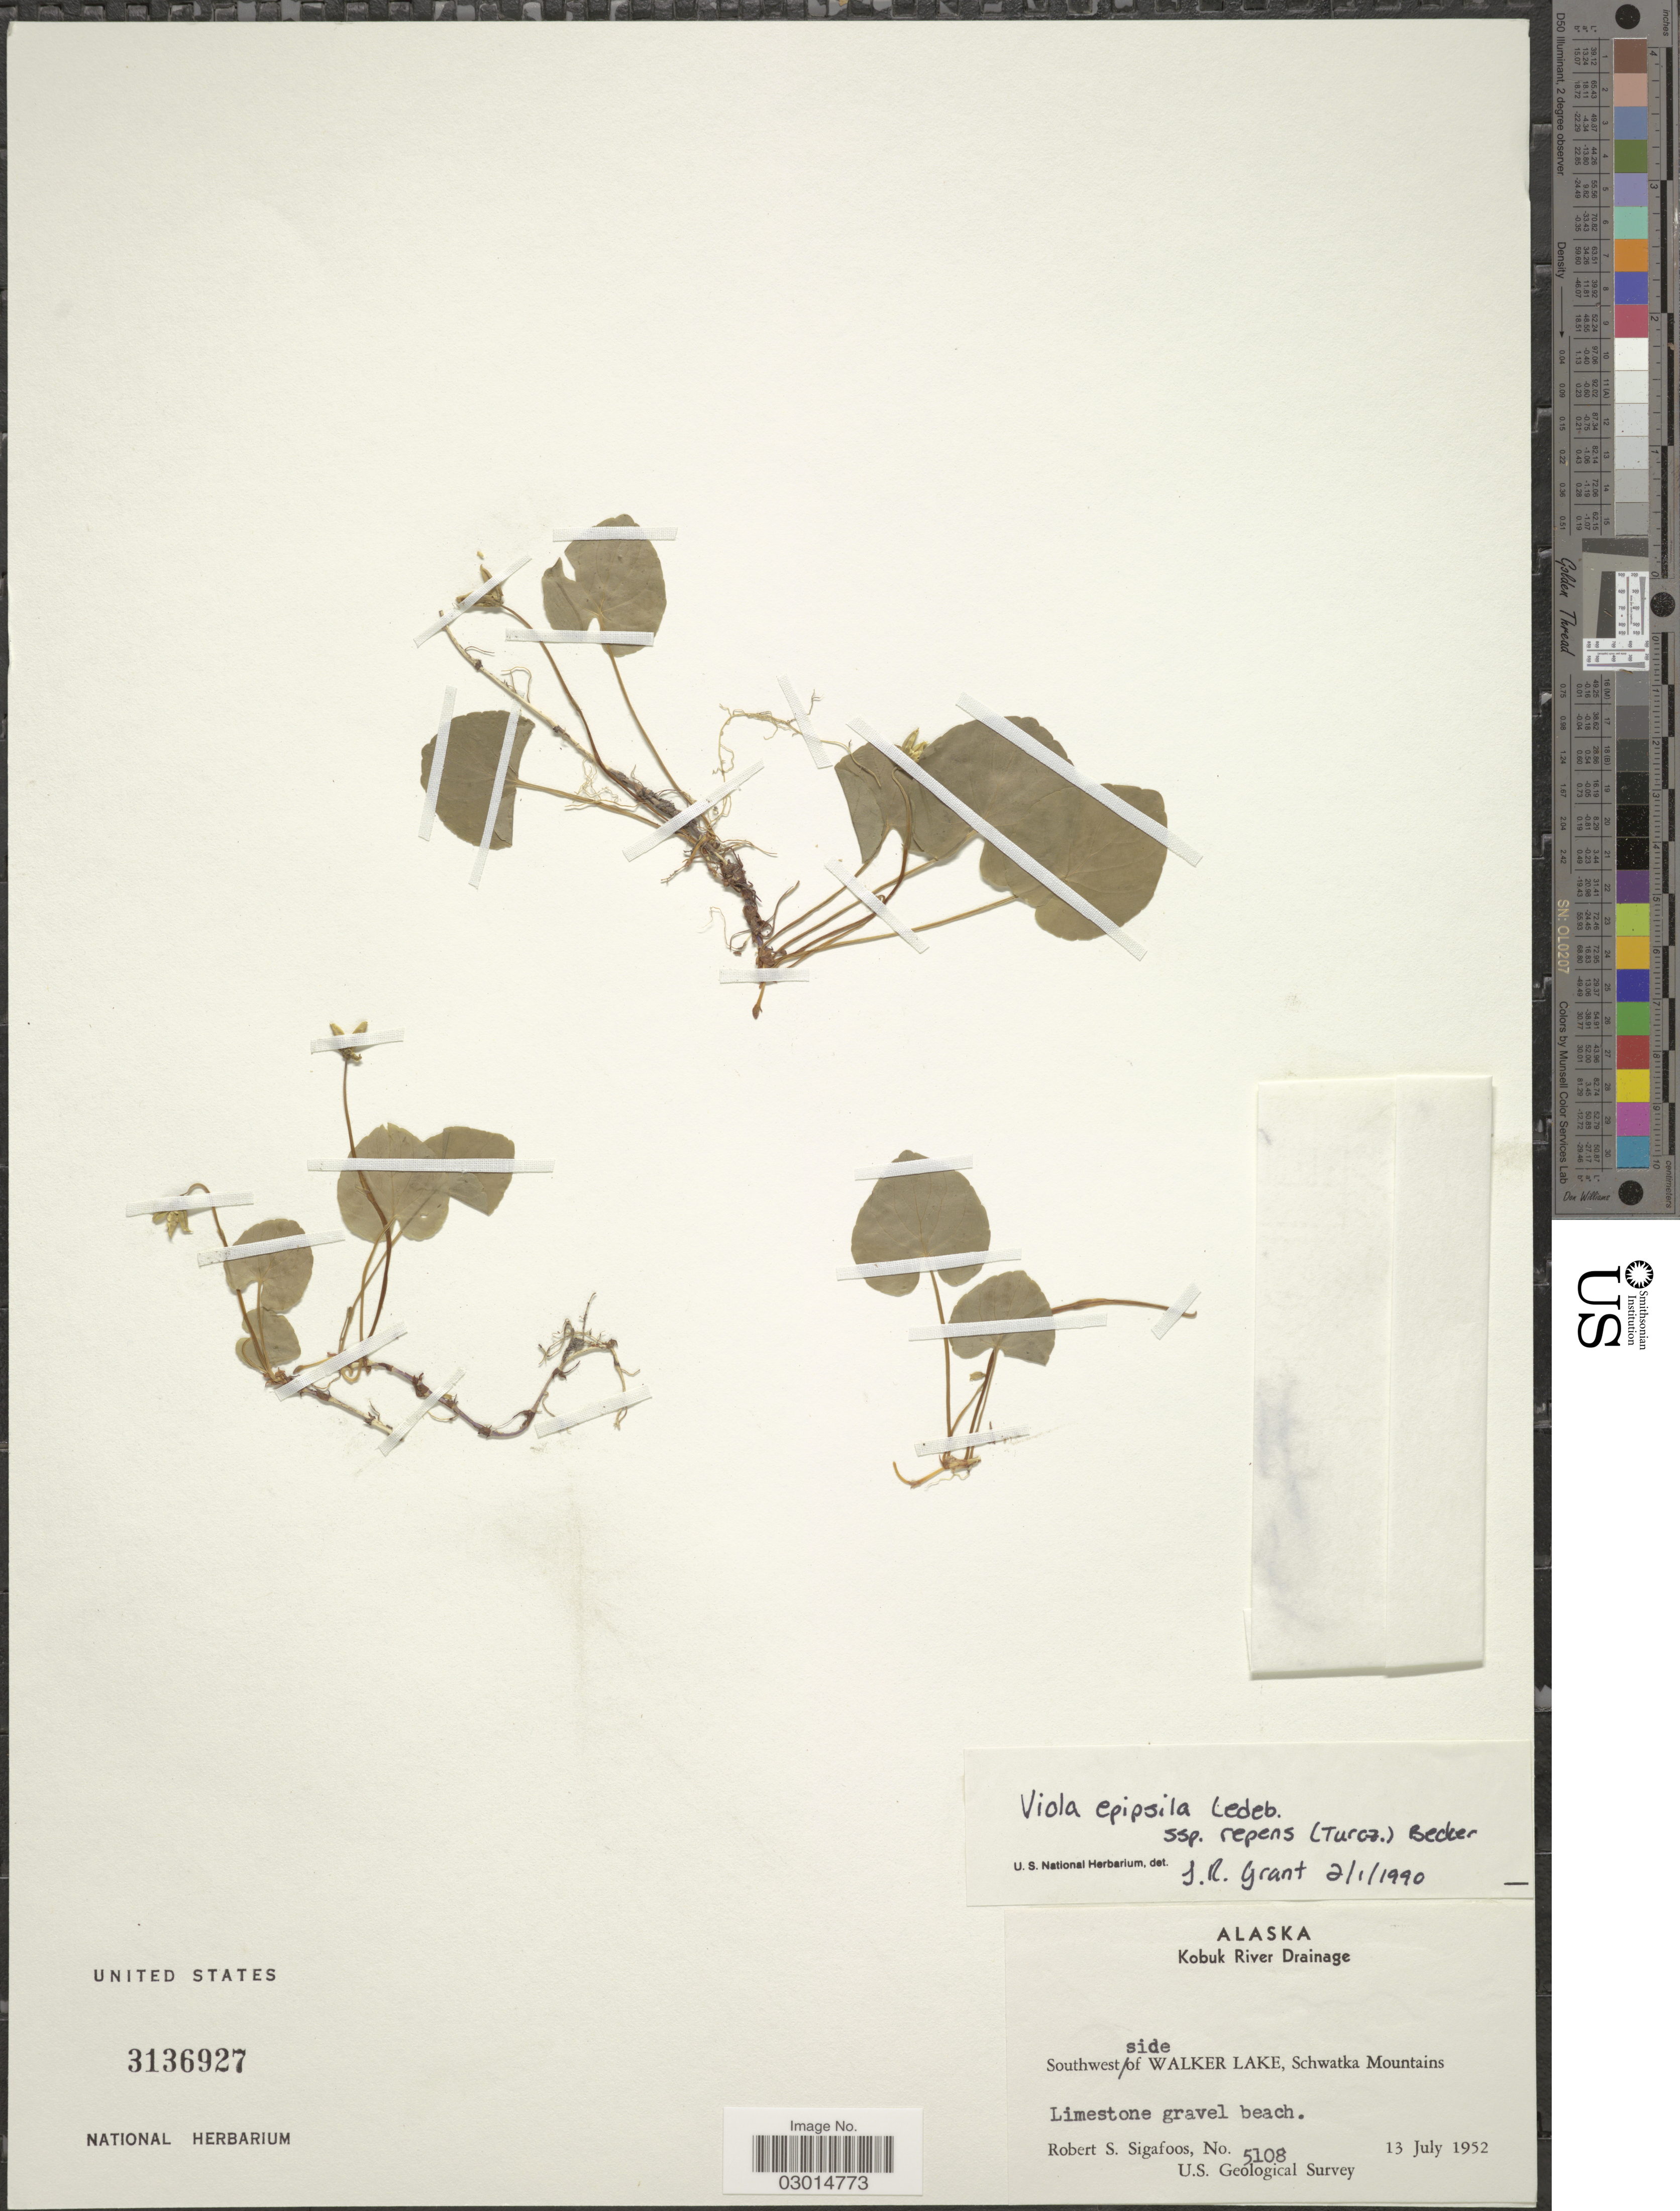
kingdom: Plantae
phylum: Tracheophyta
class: Magnoliopsida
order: Malpighiales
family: Violaceae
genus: Viola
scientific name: Viola epipsila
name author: Ledeb.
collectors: R. Sigafoos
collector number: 5108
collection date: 1952-07-13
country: United States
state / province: Alaska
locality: Kobuk River Drainage. Southwest side of Walker Lake, Schwatka Mountains.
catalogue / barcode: US 3136927